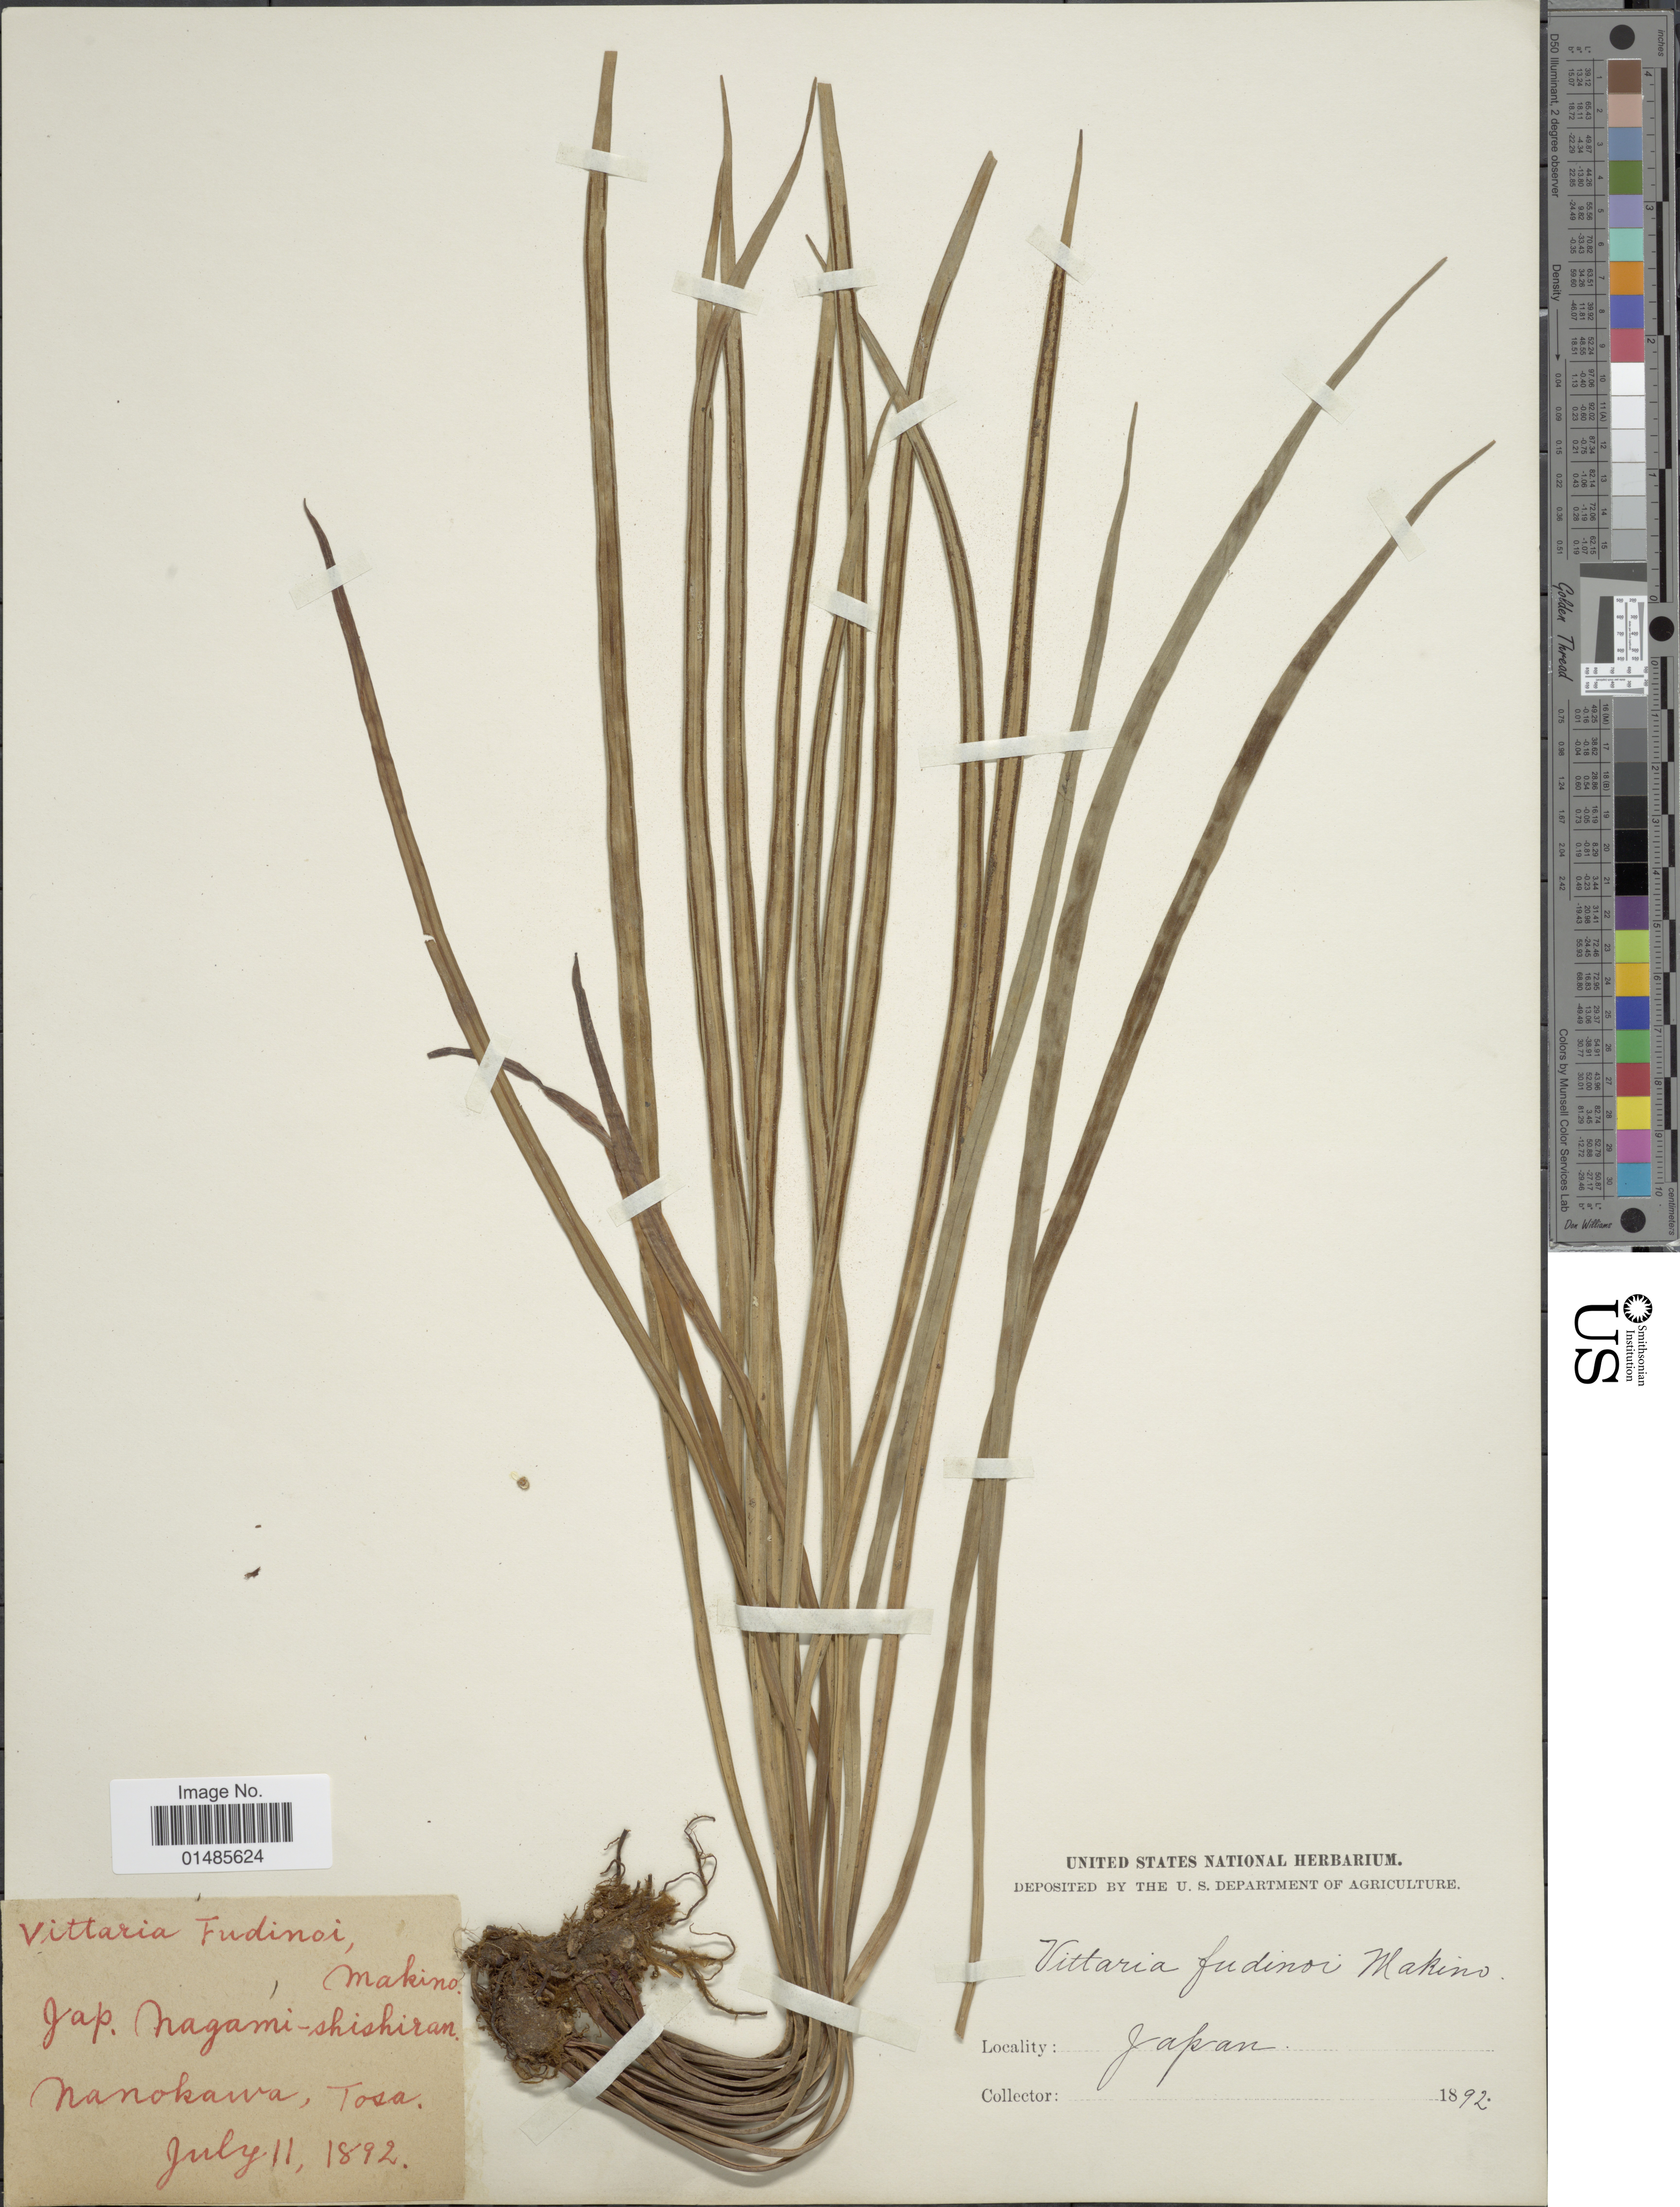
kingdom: Plantae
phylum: Tracheophyta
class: Polypodiopsida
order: Polypodiales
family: Pteridaceae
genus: Haplopteris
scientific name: Haplopteris flexuosa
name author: (Fée) E.H. Crane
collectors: U.S. National Herbarium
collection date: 1892-07-11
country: Japan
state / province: Koti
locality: Nanokawa, Tosa.